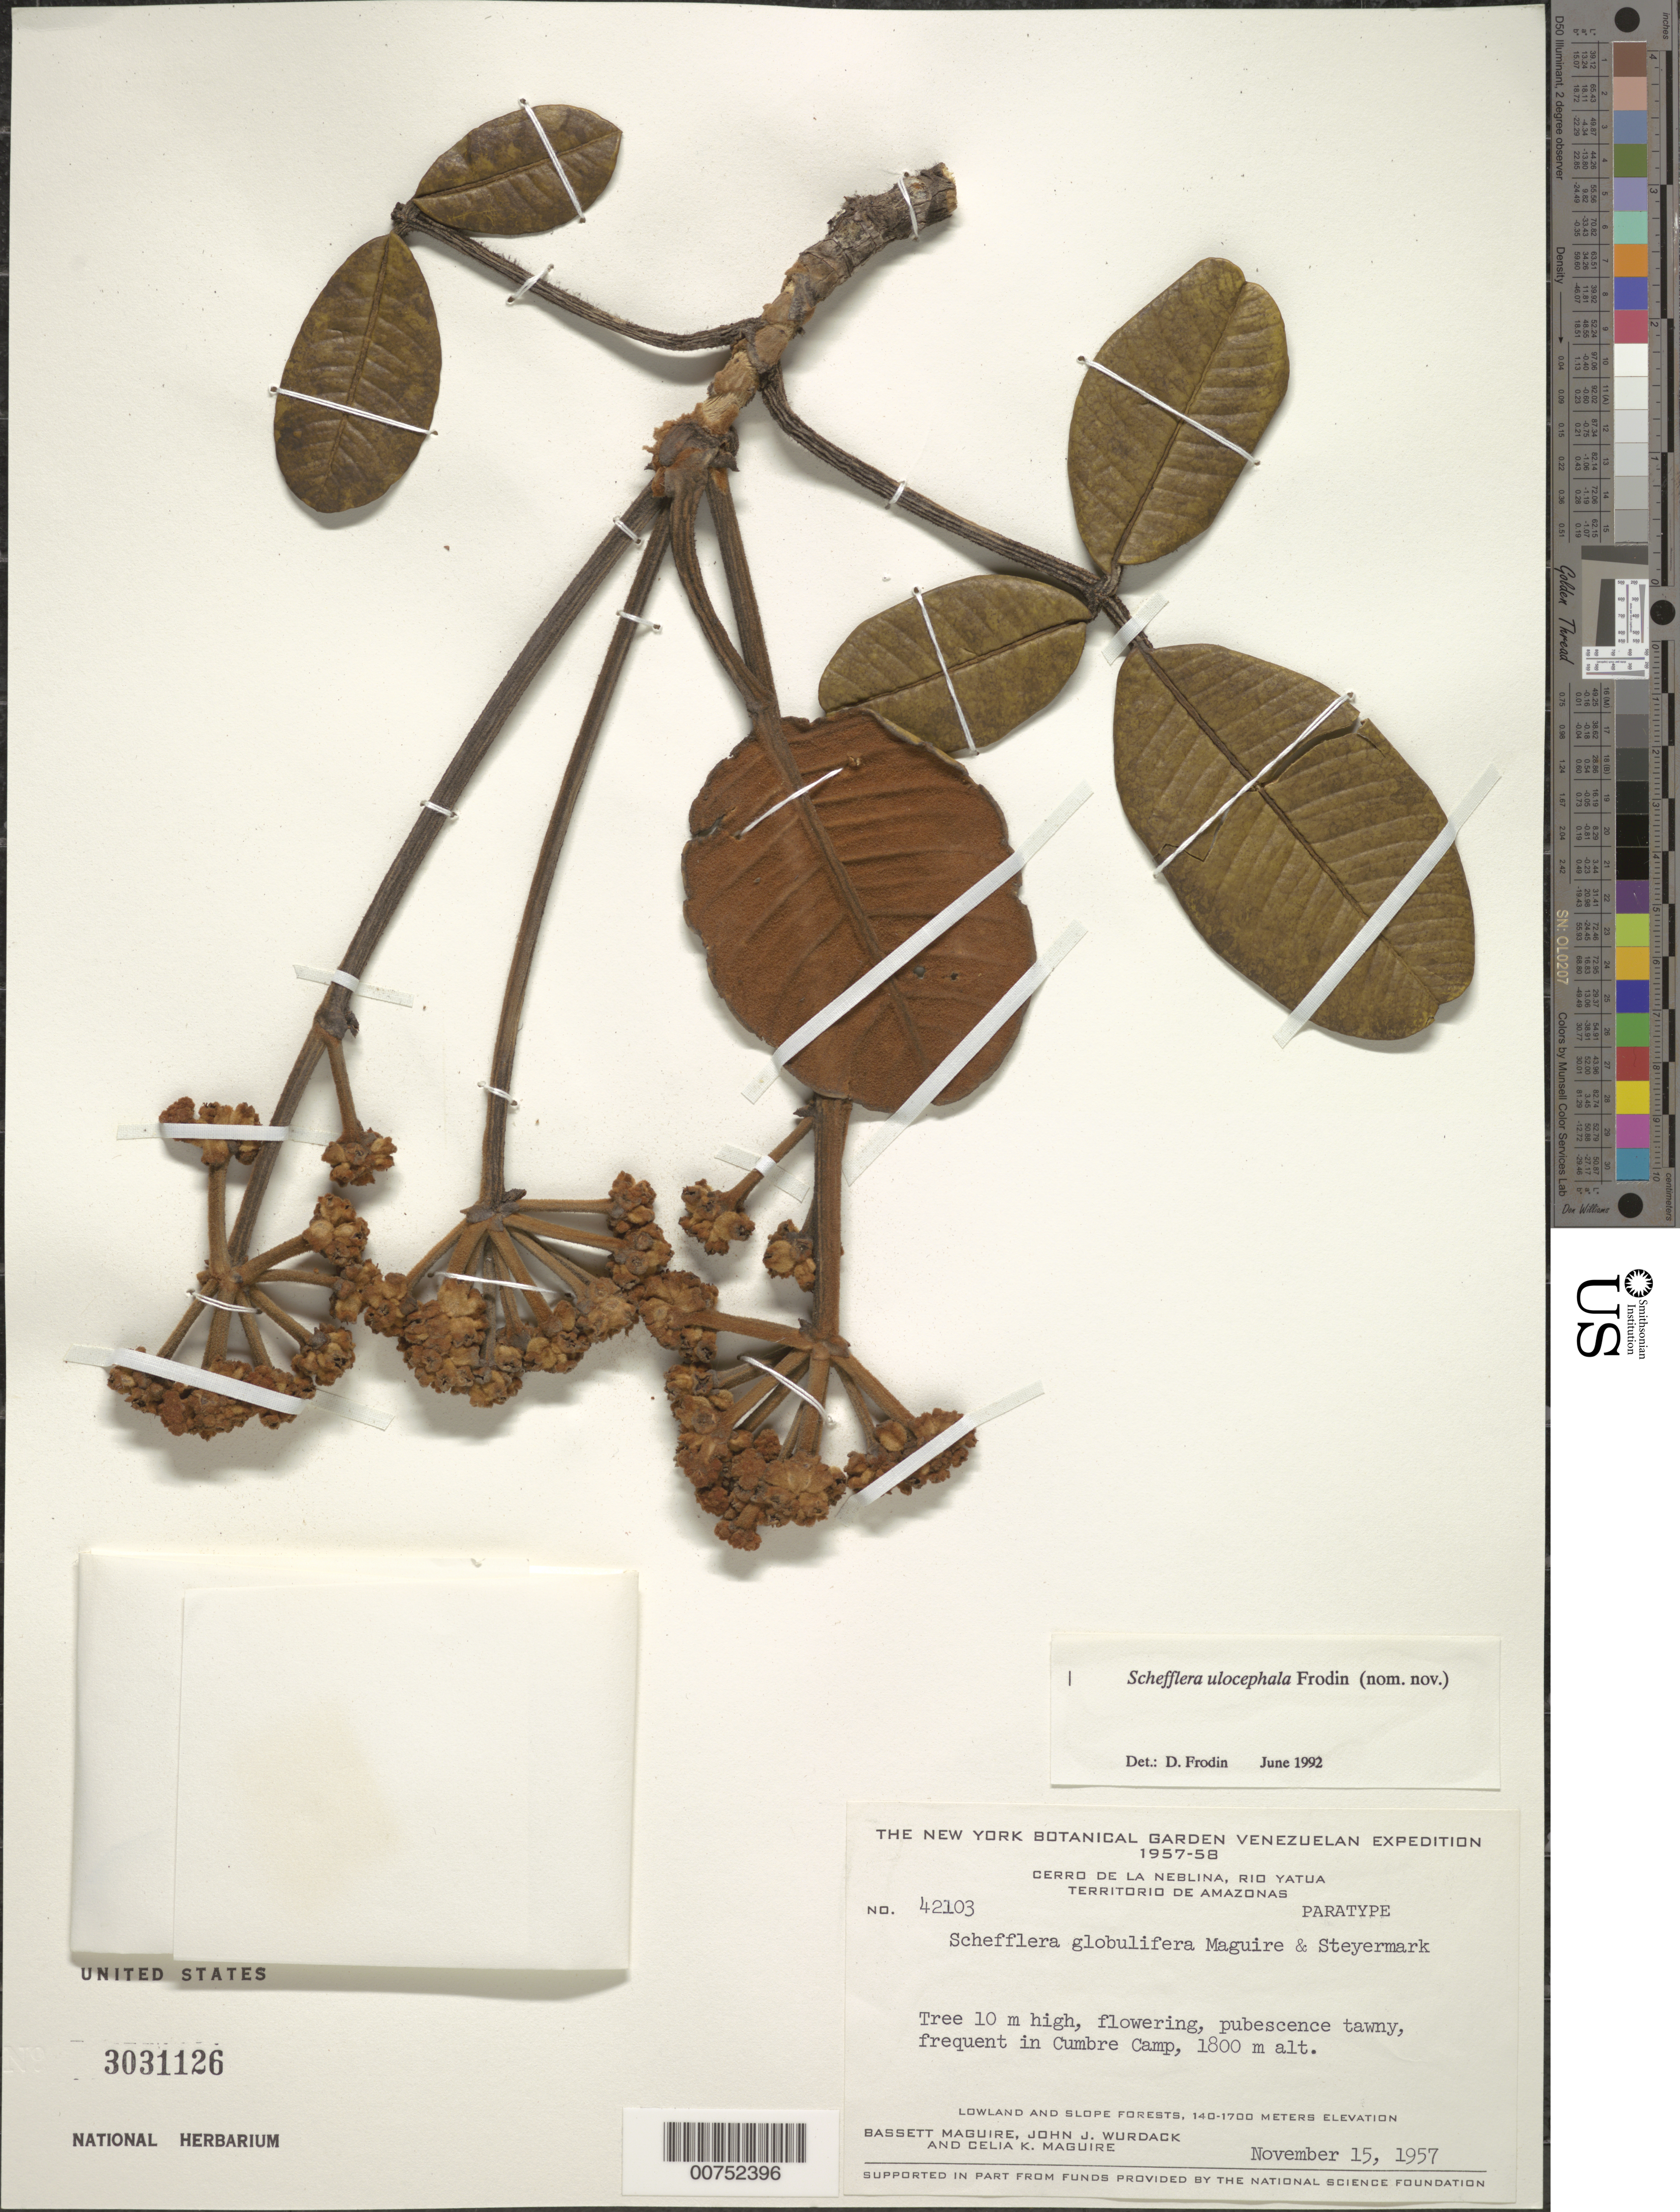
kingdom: Plantae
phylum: Tracheophyta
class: Magnoliopsida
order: Apiales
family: Araliaceae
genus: Schefflera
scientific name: Schefflera ulocephala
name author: Frodin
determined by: Frodin, D. G.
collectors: B. Maguire, J. J. Wurdack & C. K. Maguire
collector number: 42103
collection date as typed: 17-Nov-57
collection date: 1957-11-17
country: Venezuela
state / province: Amazonas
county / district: Río Negro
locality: Cerro de la Neblina, Río Yatua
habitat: Cumbre Camp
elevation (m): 1800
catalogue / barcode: US 3031126